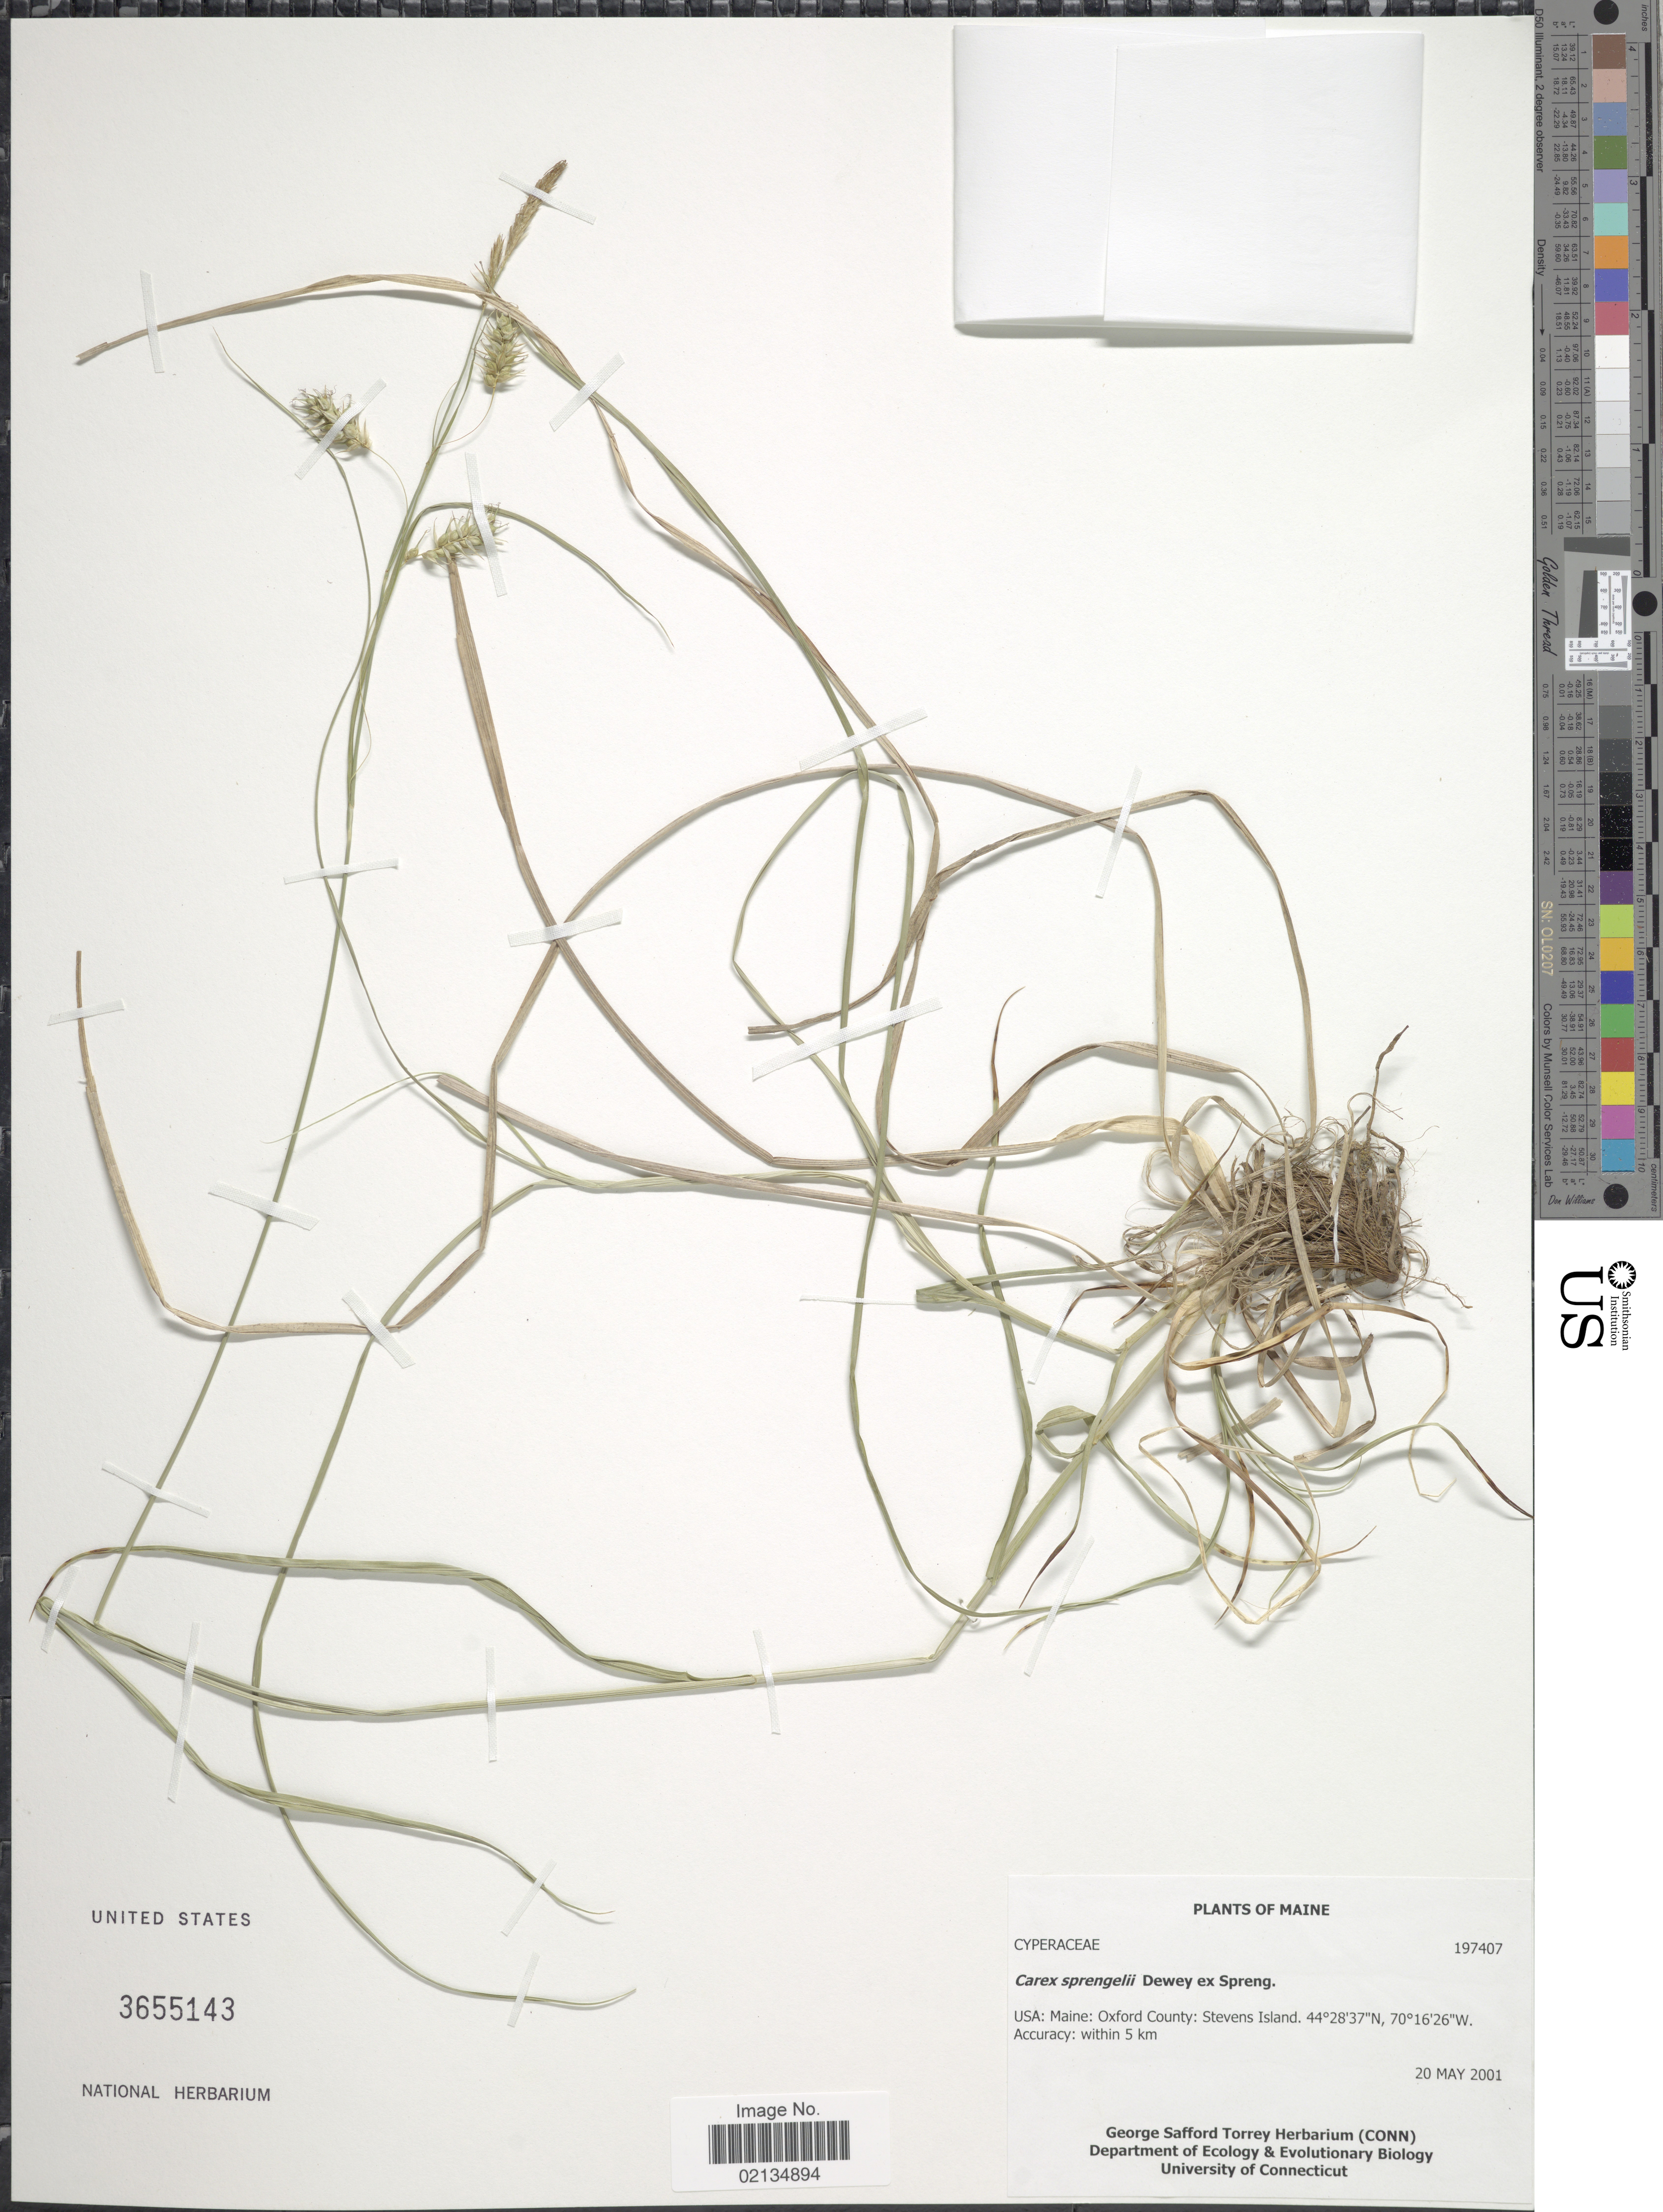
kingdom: Plantae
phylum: Tracheophyta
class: Liliopsida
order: Poales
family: Cyperaceae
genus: Carex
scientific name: Carex sprengelii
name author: Dewey ex Spreng.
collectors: ex herb. George Safford Torrey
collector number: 197407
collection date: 2001-05-20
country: United States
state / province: Maine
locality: USA: Maine: Oxford County: Stevens Island. Accuracy: within 5 km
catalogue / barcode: US 3655143